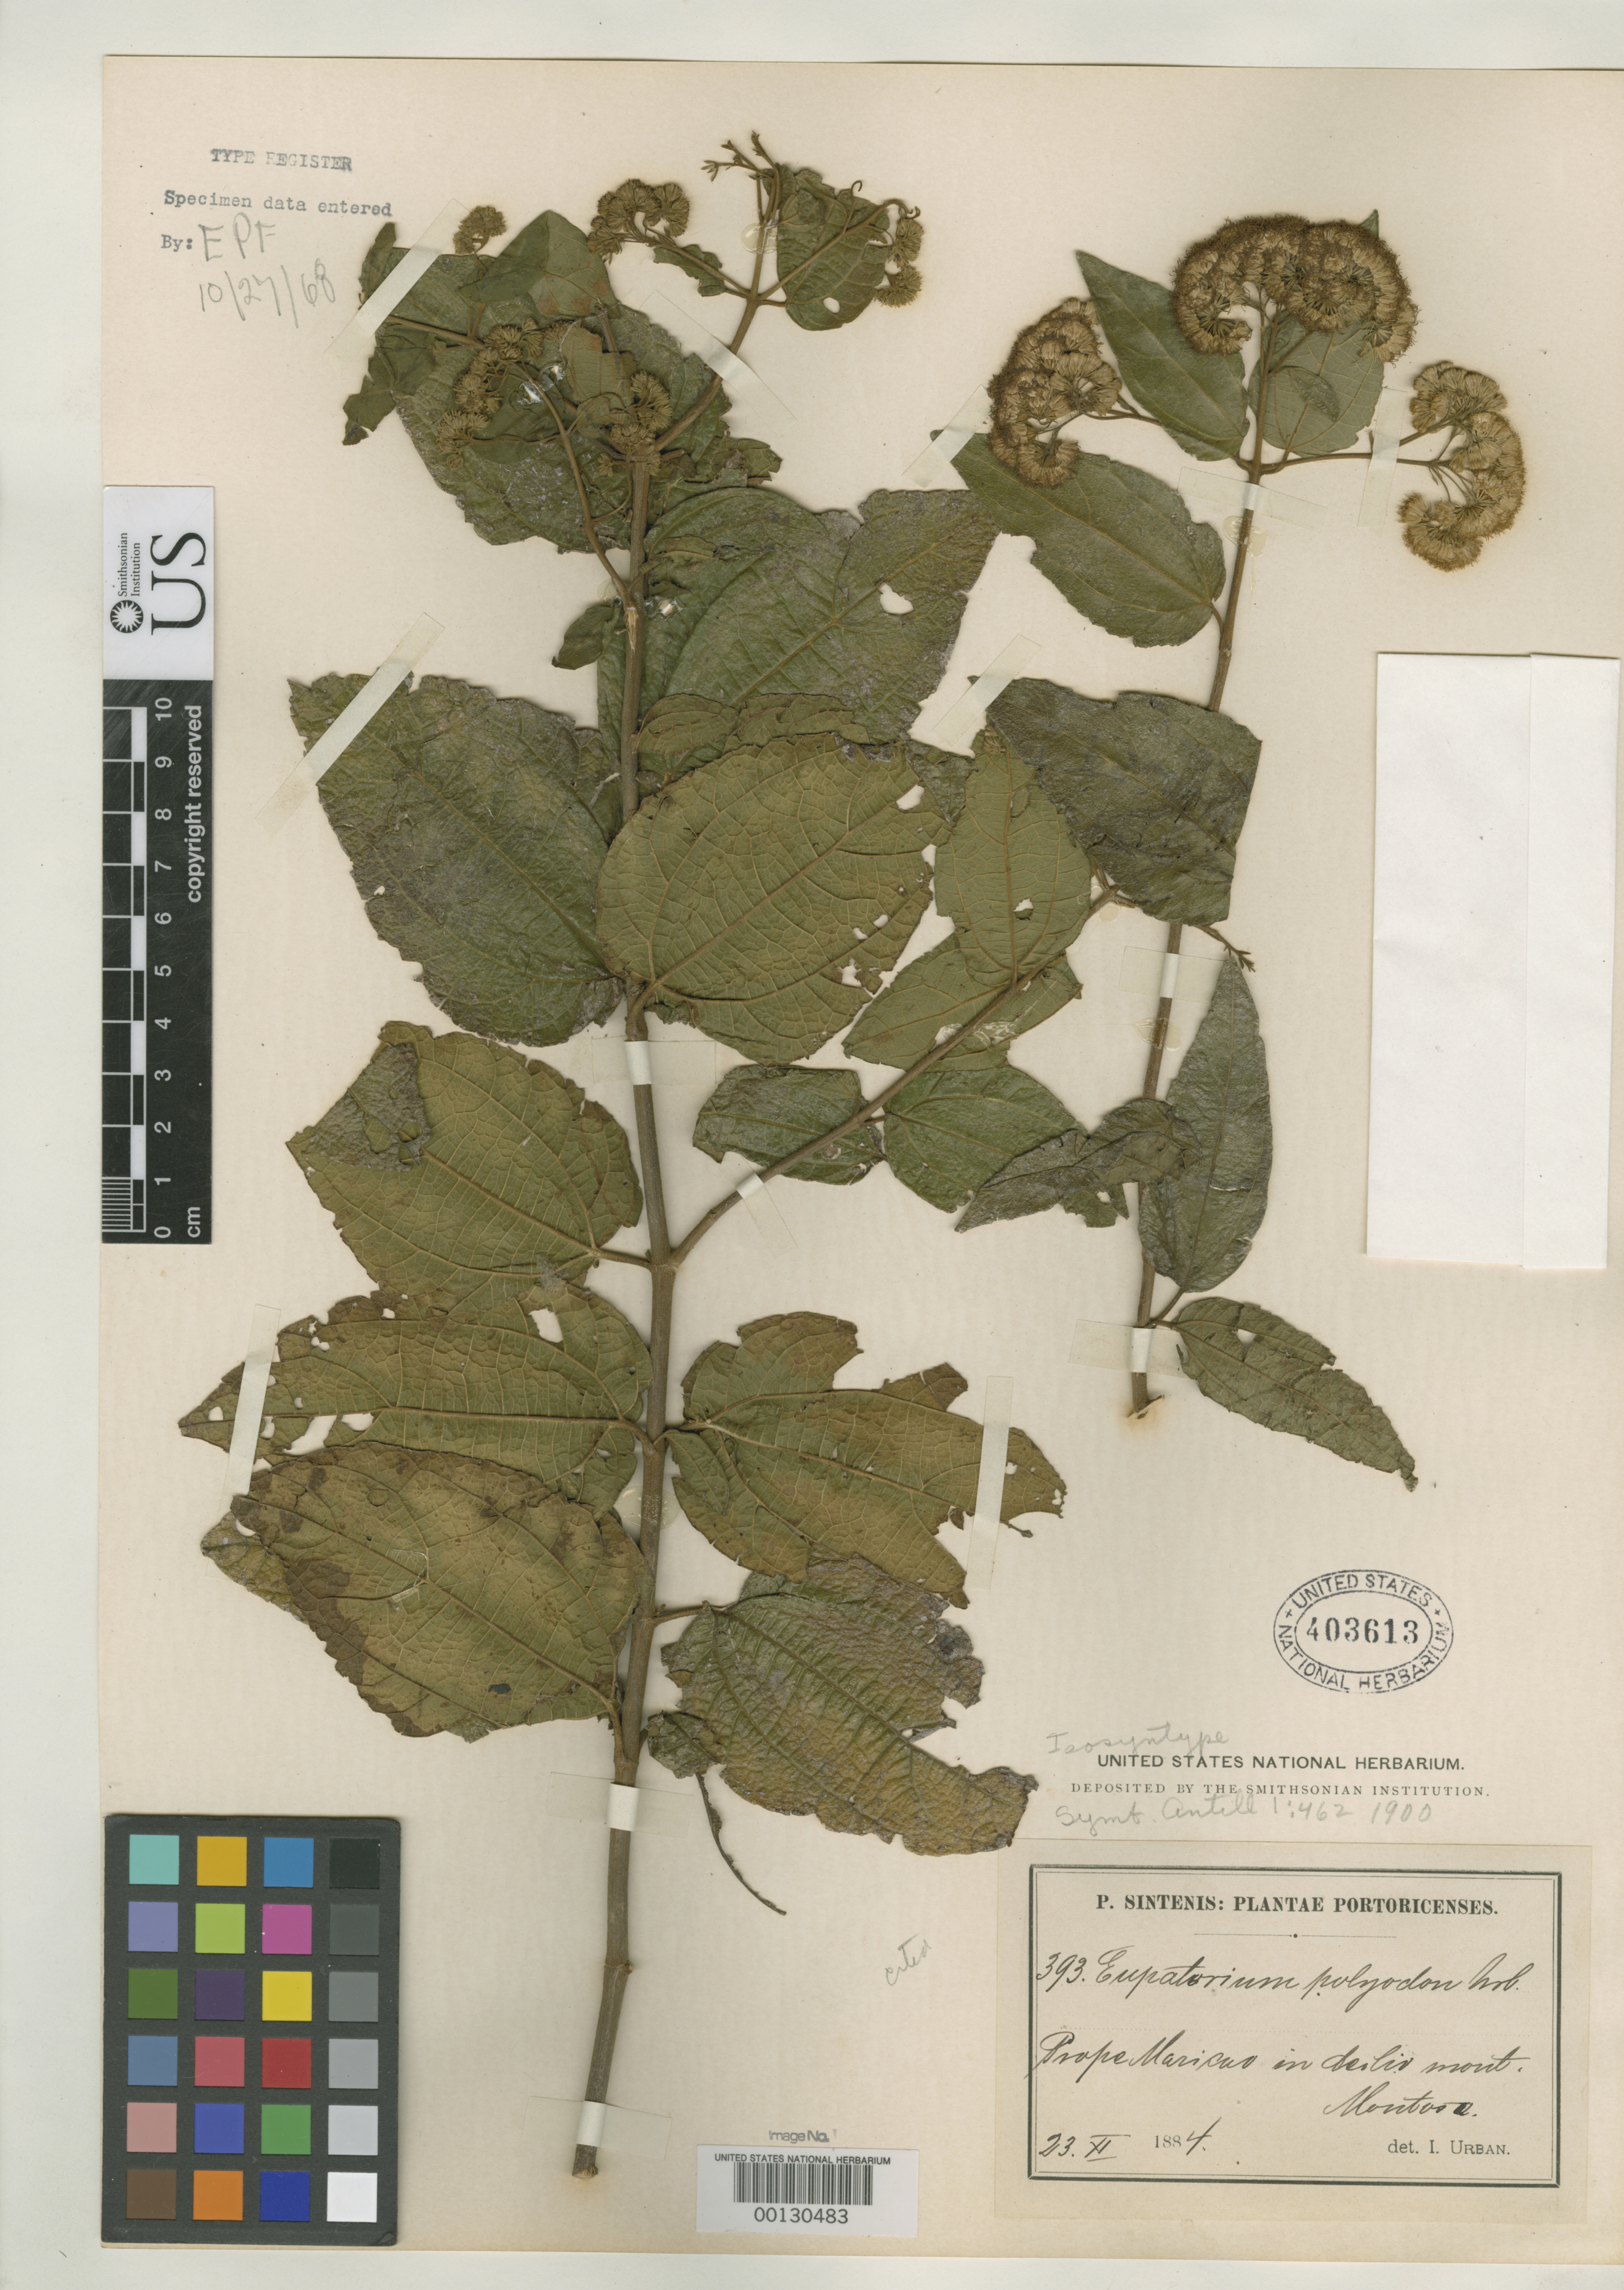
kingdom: Plantae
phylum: Tracheophyta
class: Magnoliopsida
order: Asterales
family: Asteraceae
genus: Eupatorium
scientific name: Eupatorium polyodon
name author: Urb.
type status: Syntype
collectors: P. Sintenis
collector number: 393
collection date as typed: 23 Nov 1884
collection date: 1884-11-23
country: Puerto Rico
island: Greater Antilles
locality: Maricuo.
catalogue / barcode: US 403613